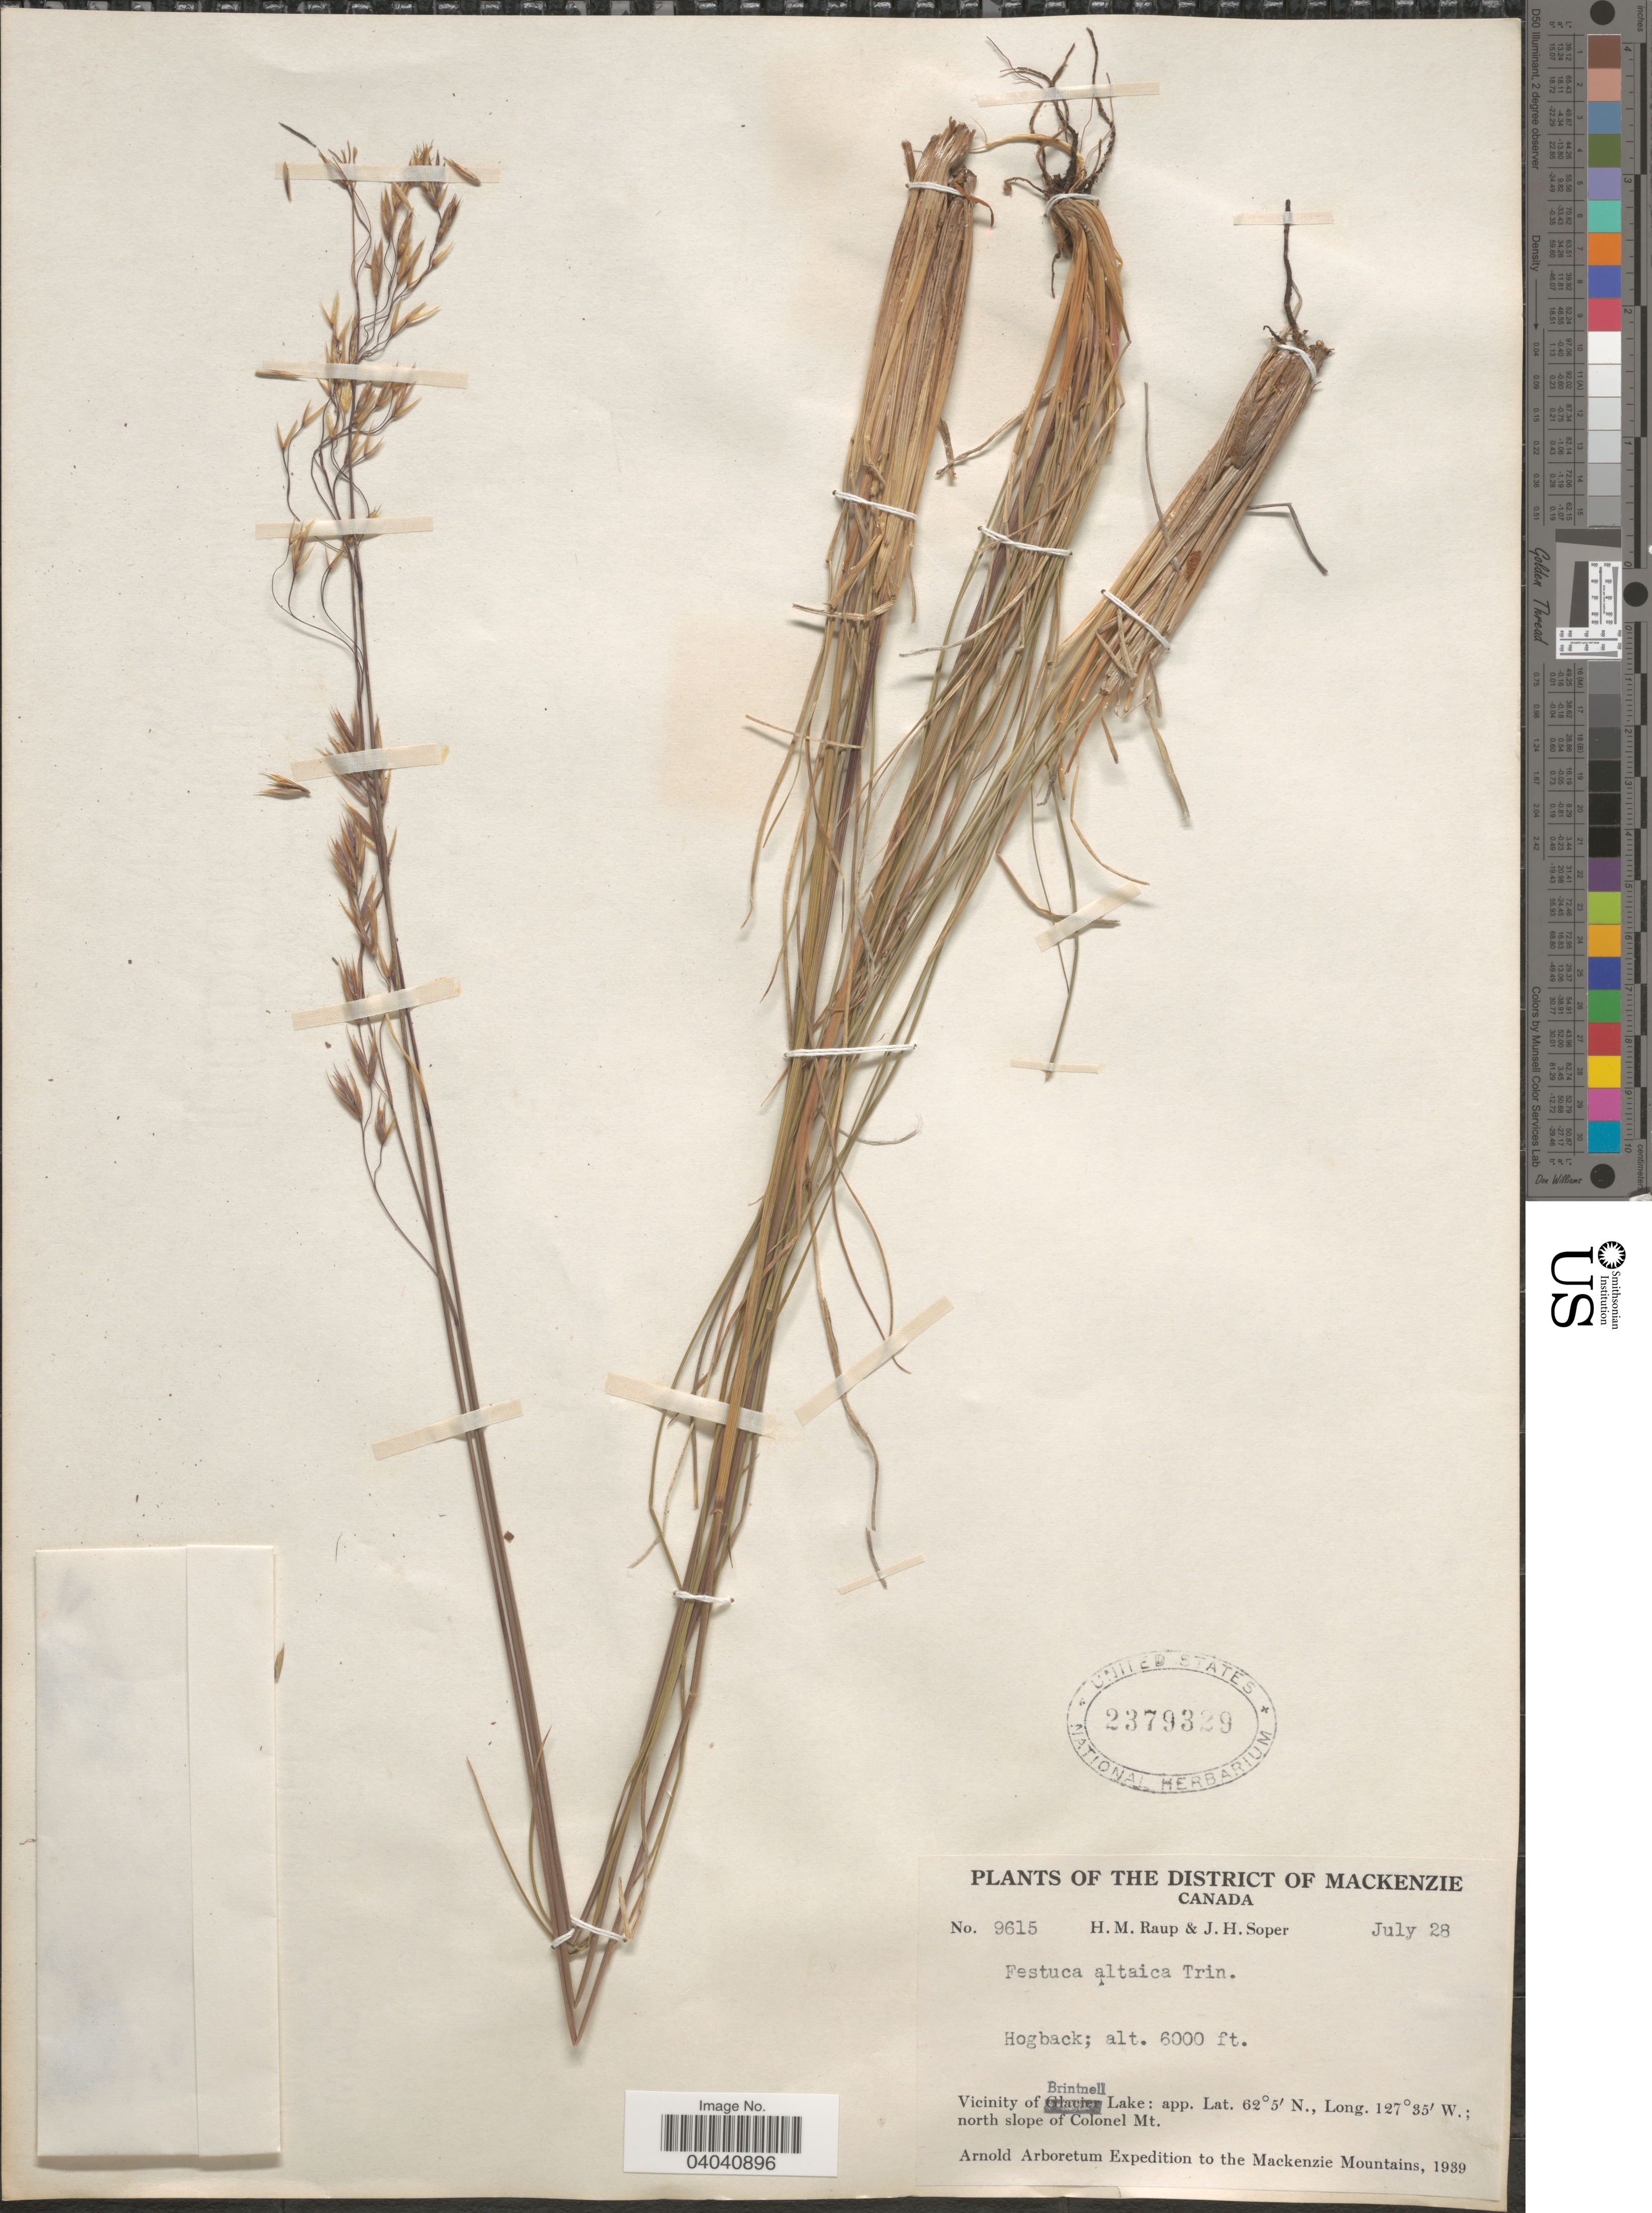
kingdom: Plantae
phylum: Tracheophyta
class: Liliopsida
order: Poales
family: Poaceae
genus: Festuca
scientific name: Festuca altaica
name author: Trin.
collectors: H. Raup & J. H. Soper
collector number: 9615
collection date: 1939-07-28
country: Canada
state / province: Alberta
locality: District of Mackenzie. Hogback. Vicinity of Brintnell Lake: north slope of Colonel Mt. Mackenzie Mountains.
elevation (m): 1829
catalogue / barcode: US 2379329